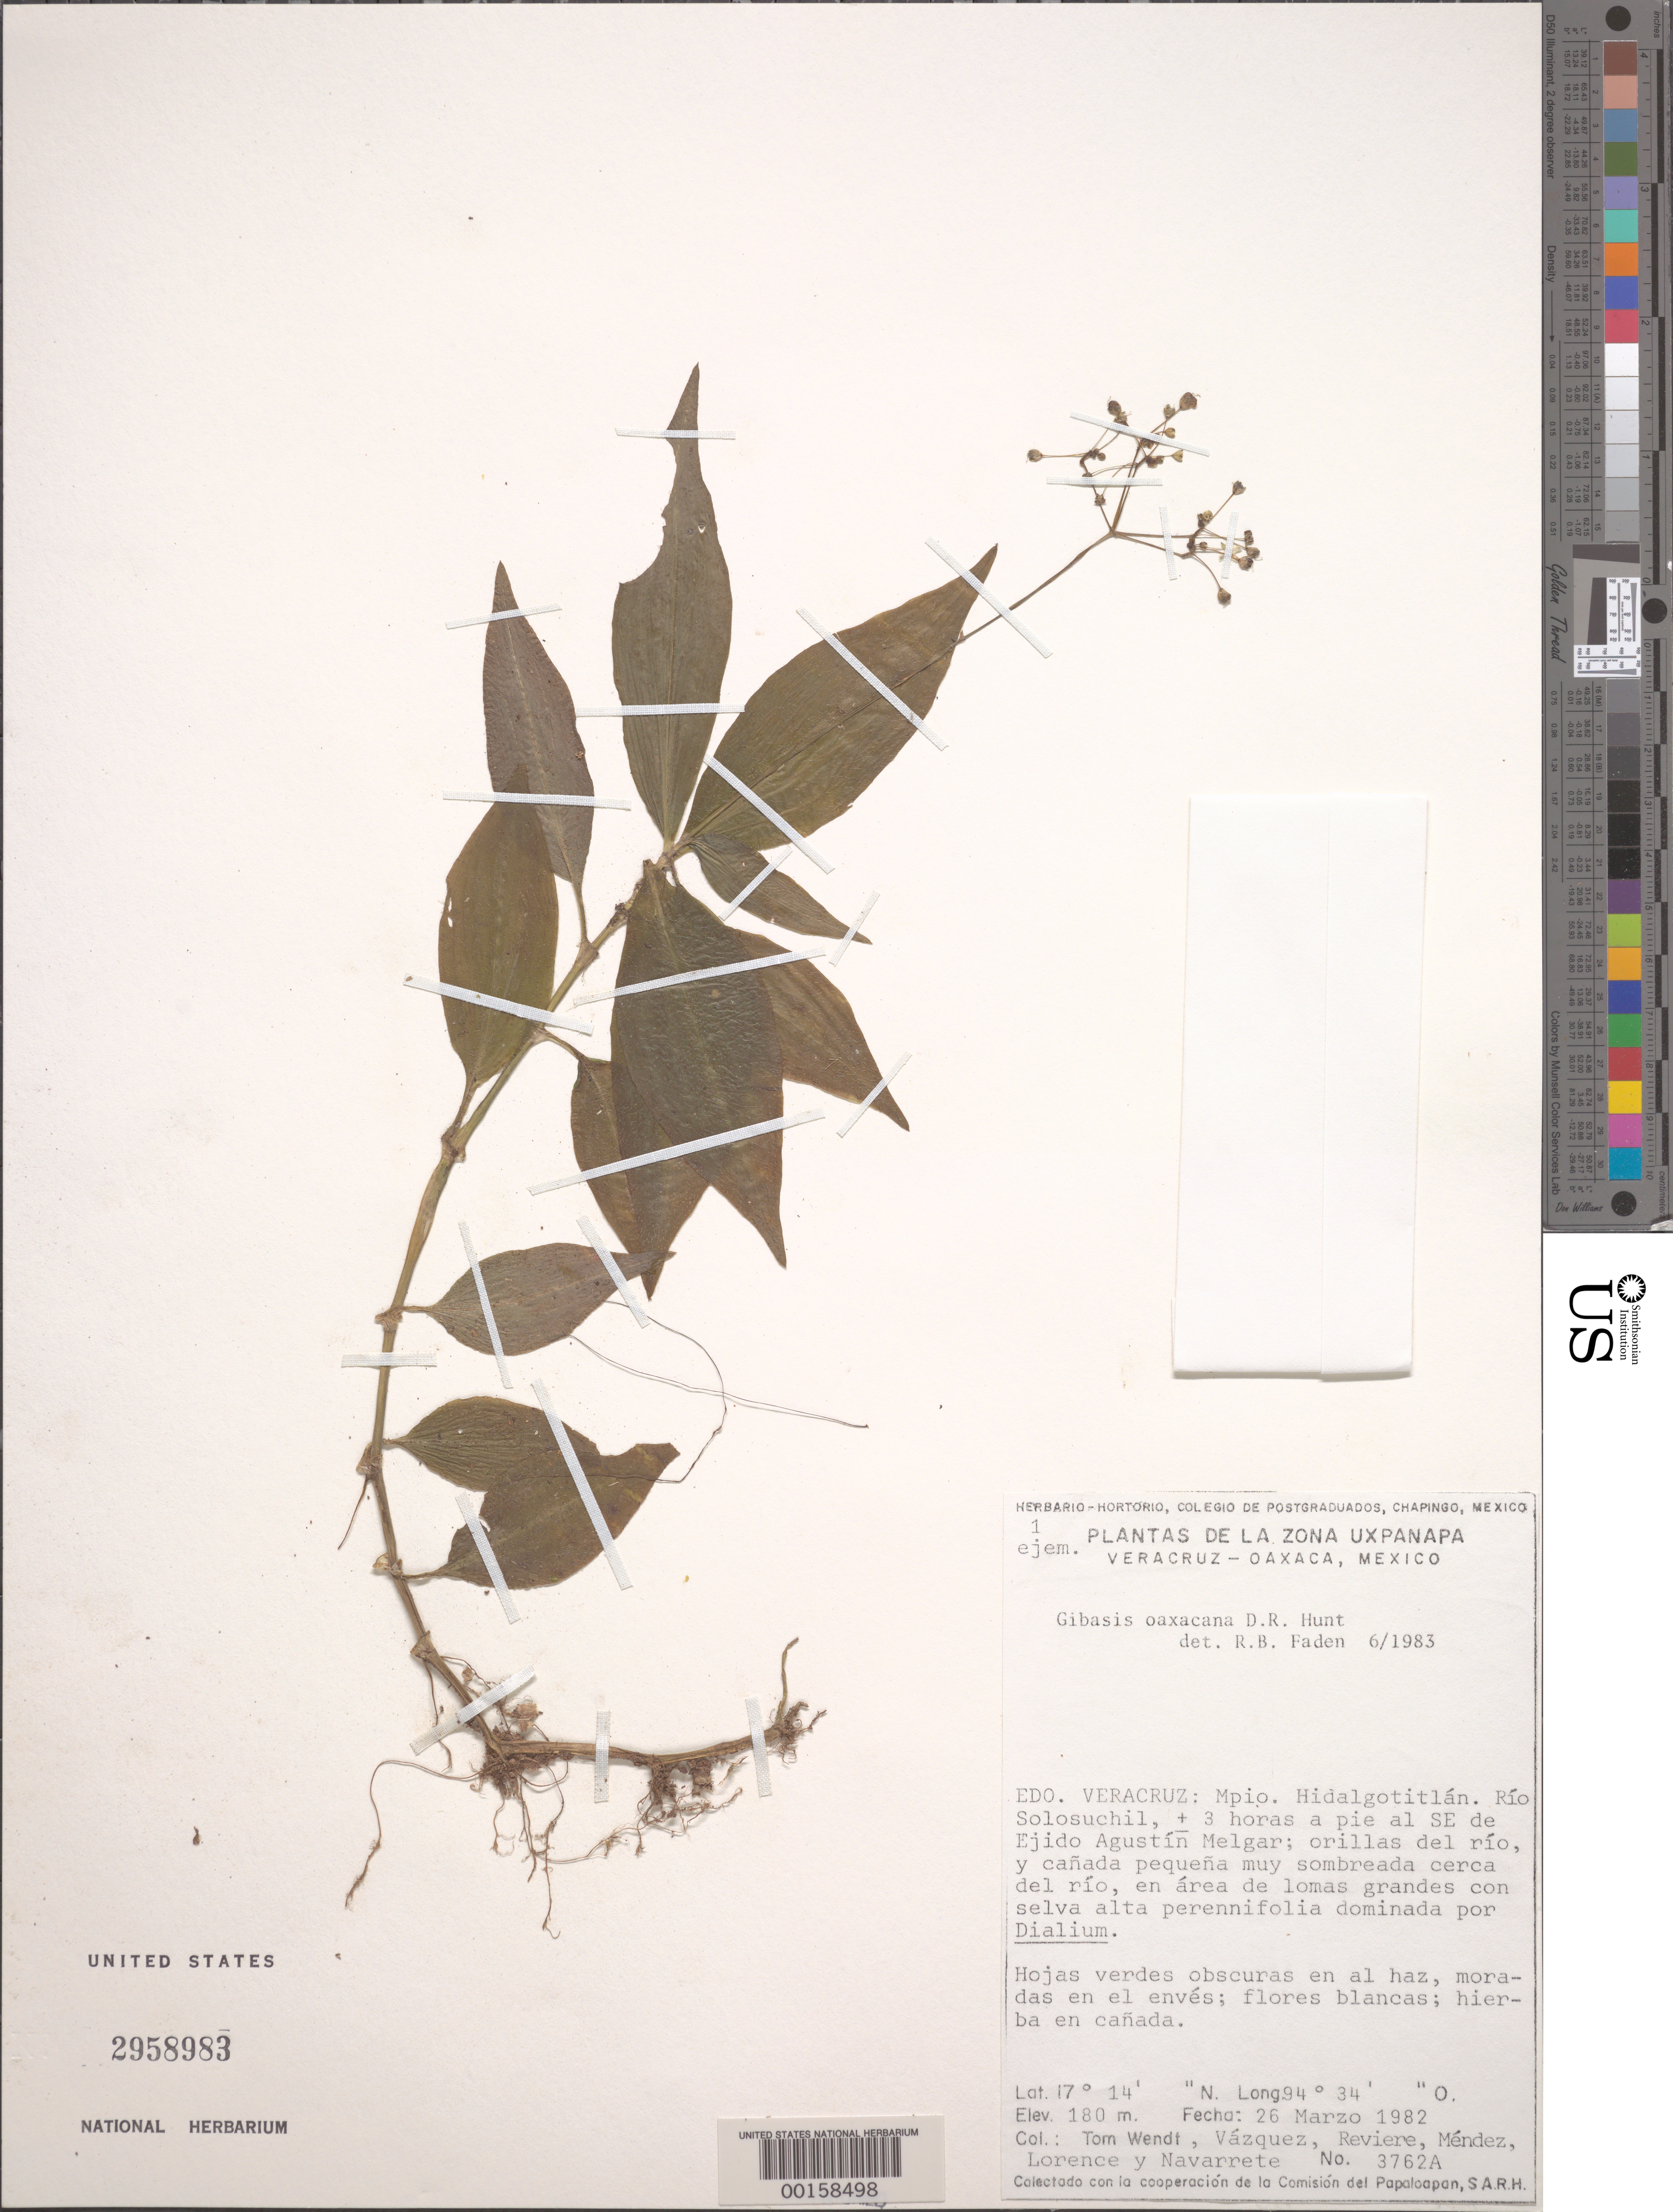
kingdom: Plantae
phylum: Tracheophyta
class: Liliopsida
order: Commelinales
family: Commelinaceae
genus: Gibasis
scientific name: Gibasis oaxacana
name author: D.R. Hunt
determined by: Faden, Robert B., (US), Smithsonian Institution - National Museum of Natural History (UNITED STATES)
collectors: T. L. Wendt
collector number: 3762a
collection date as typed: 26 Mar 1982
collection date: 1982-03-26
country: Mexico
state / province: Veracruz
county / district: Hidalgotitlán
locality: Rio solosuchil, SE of ejido agustin melar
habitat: Riverbank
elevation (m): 180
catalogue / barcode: US 2958983